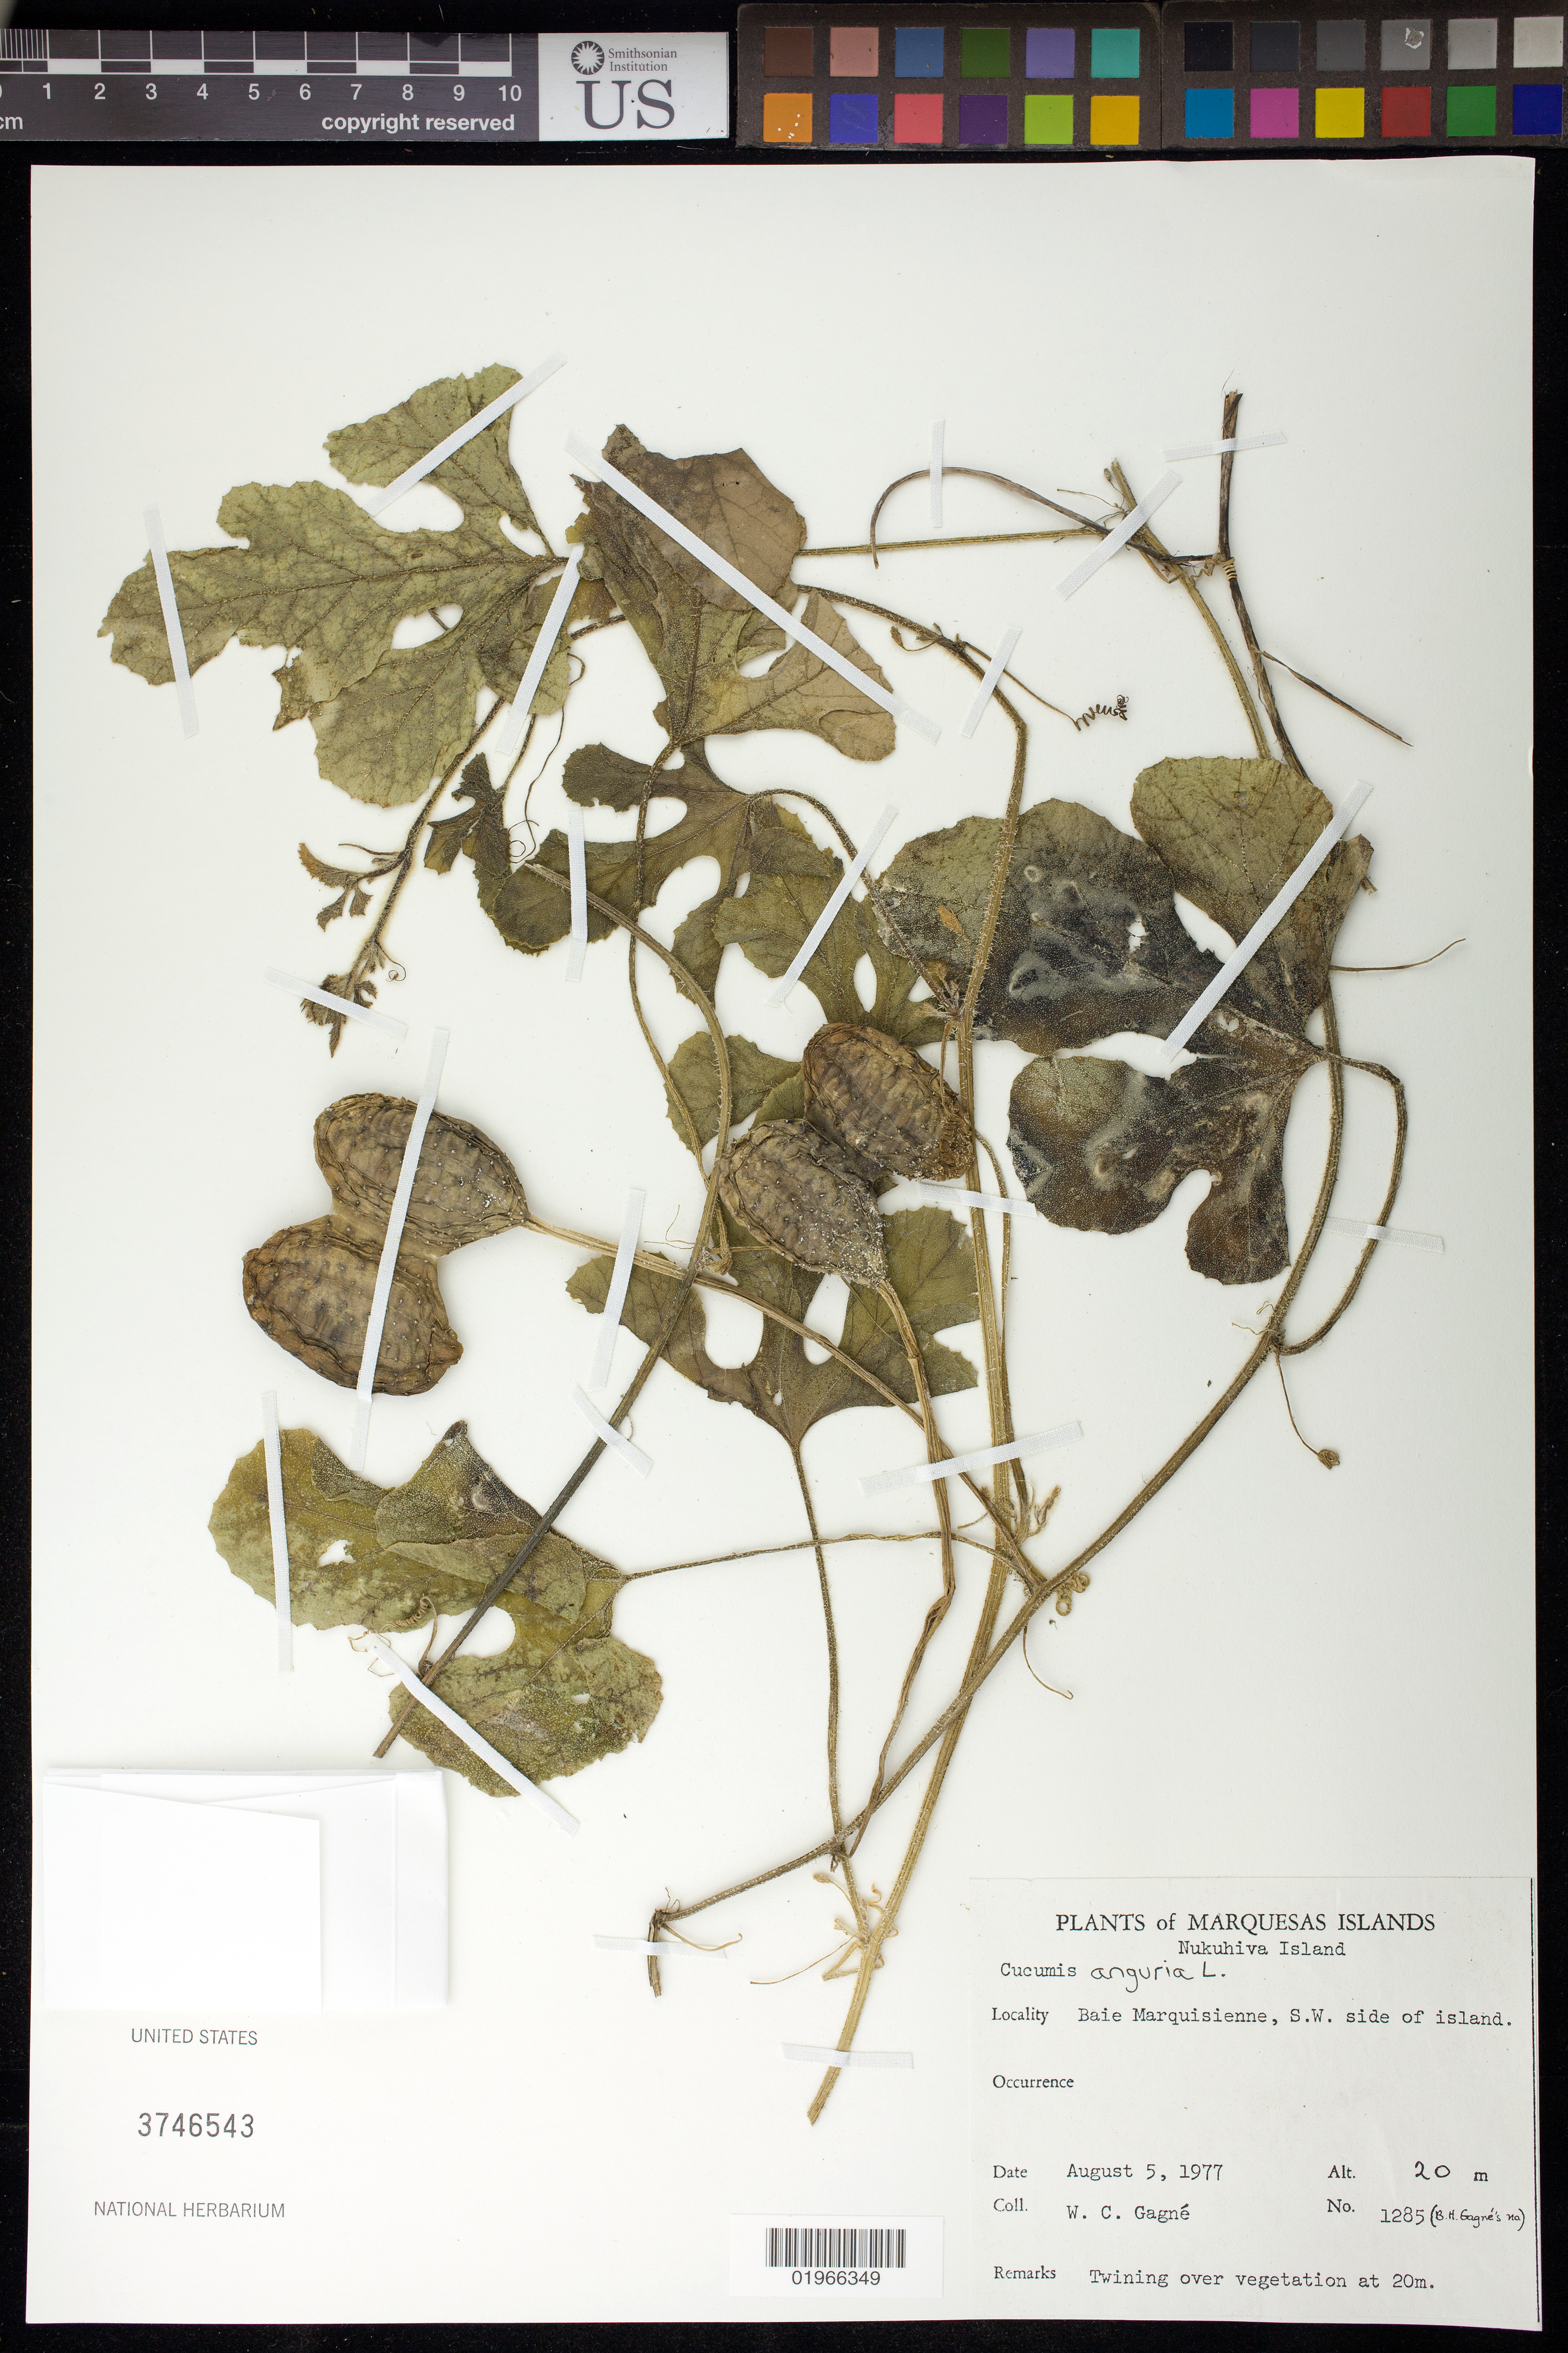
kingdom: Plantae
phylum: Tracheophyta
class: Magnoliopsida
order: Cucurbitales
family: Cucurbitaceae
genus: Cucumis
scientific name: Cucumis anguria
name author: L.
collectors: B. H. Gagné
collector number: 1285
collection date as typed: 5 August 1977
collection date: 1977-08-05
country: French Polynesia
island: Nuku Hiva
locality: Baie Marquisienne, SW side of island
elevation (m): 20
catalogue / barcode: US 3746543